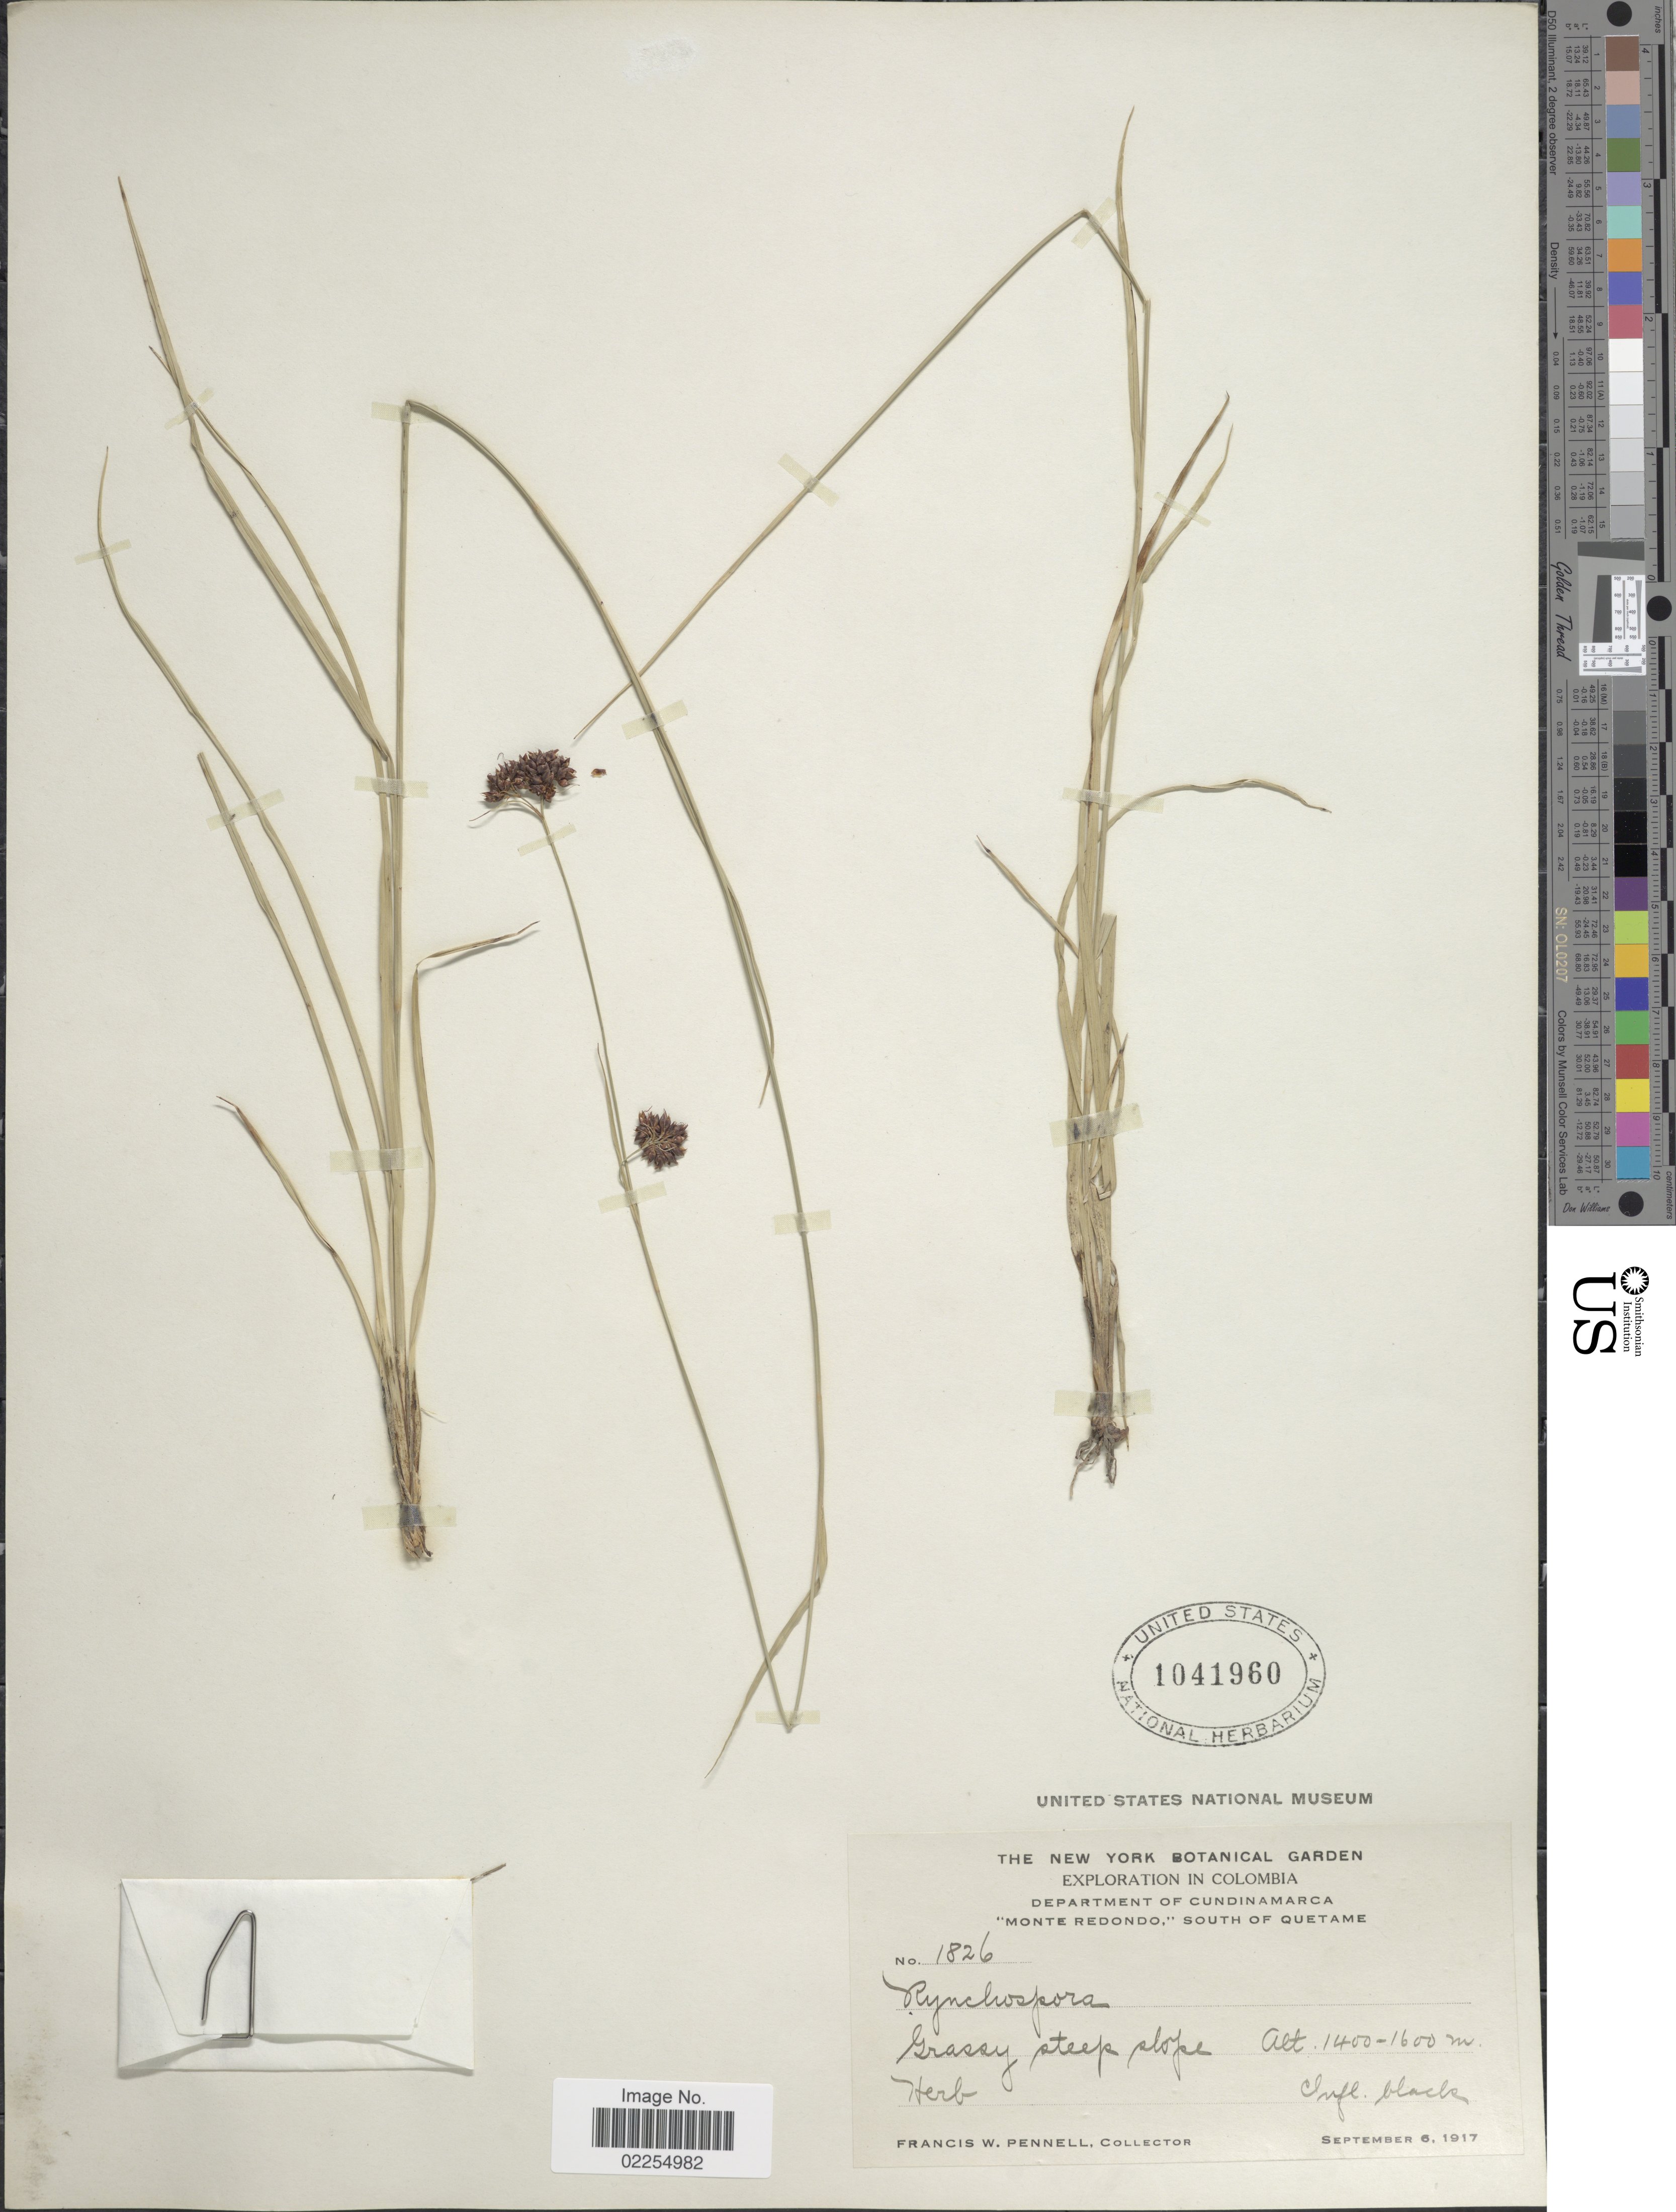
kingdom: Plantae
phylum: Tracheophyta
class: Liliopsida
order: Poales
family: Cyperaceae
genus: Rhynchospora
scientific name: Rhynchospora kunthii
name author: Nees ex Kunth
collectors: F. W. Pennell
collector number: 1826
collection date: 1917-09-06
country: Colombia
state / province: Cundinamarca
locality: Monte Redondo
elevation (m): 1400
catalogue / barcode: US 1041960